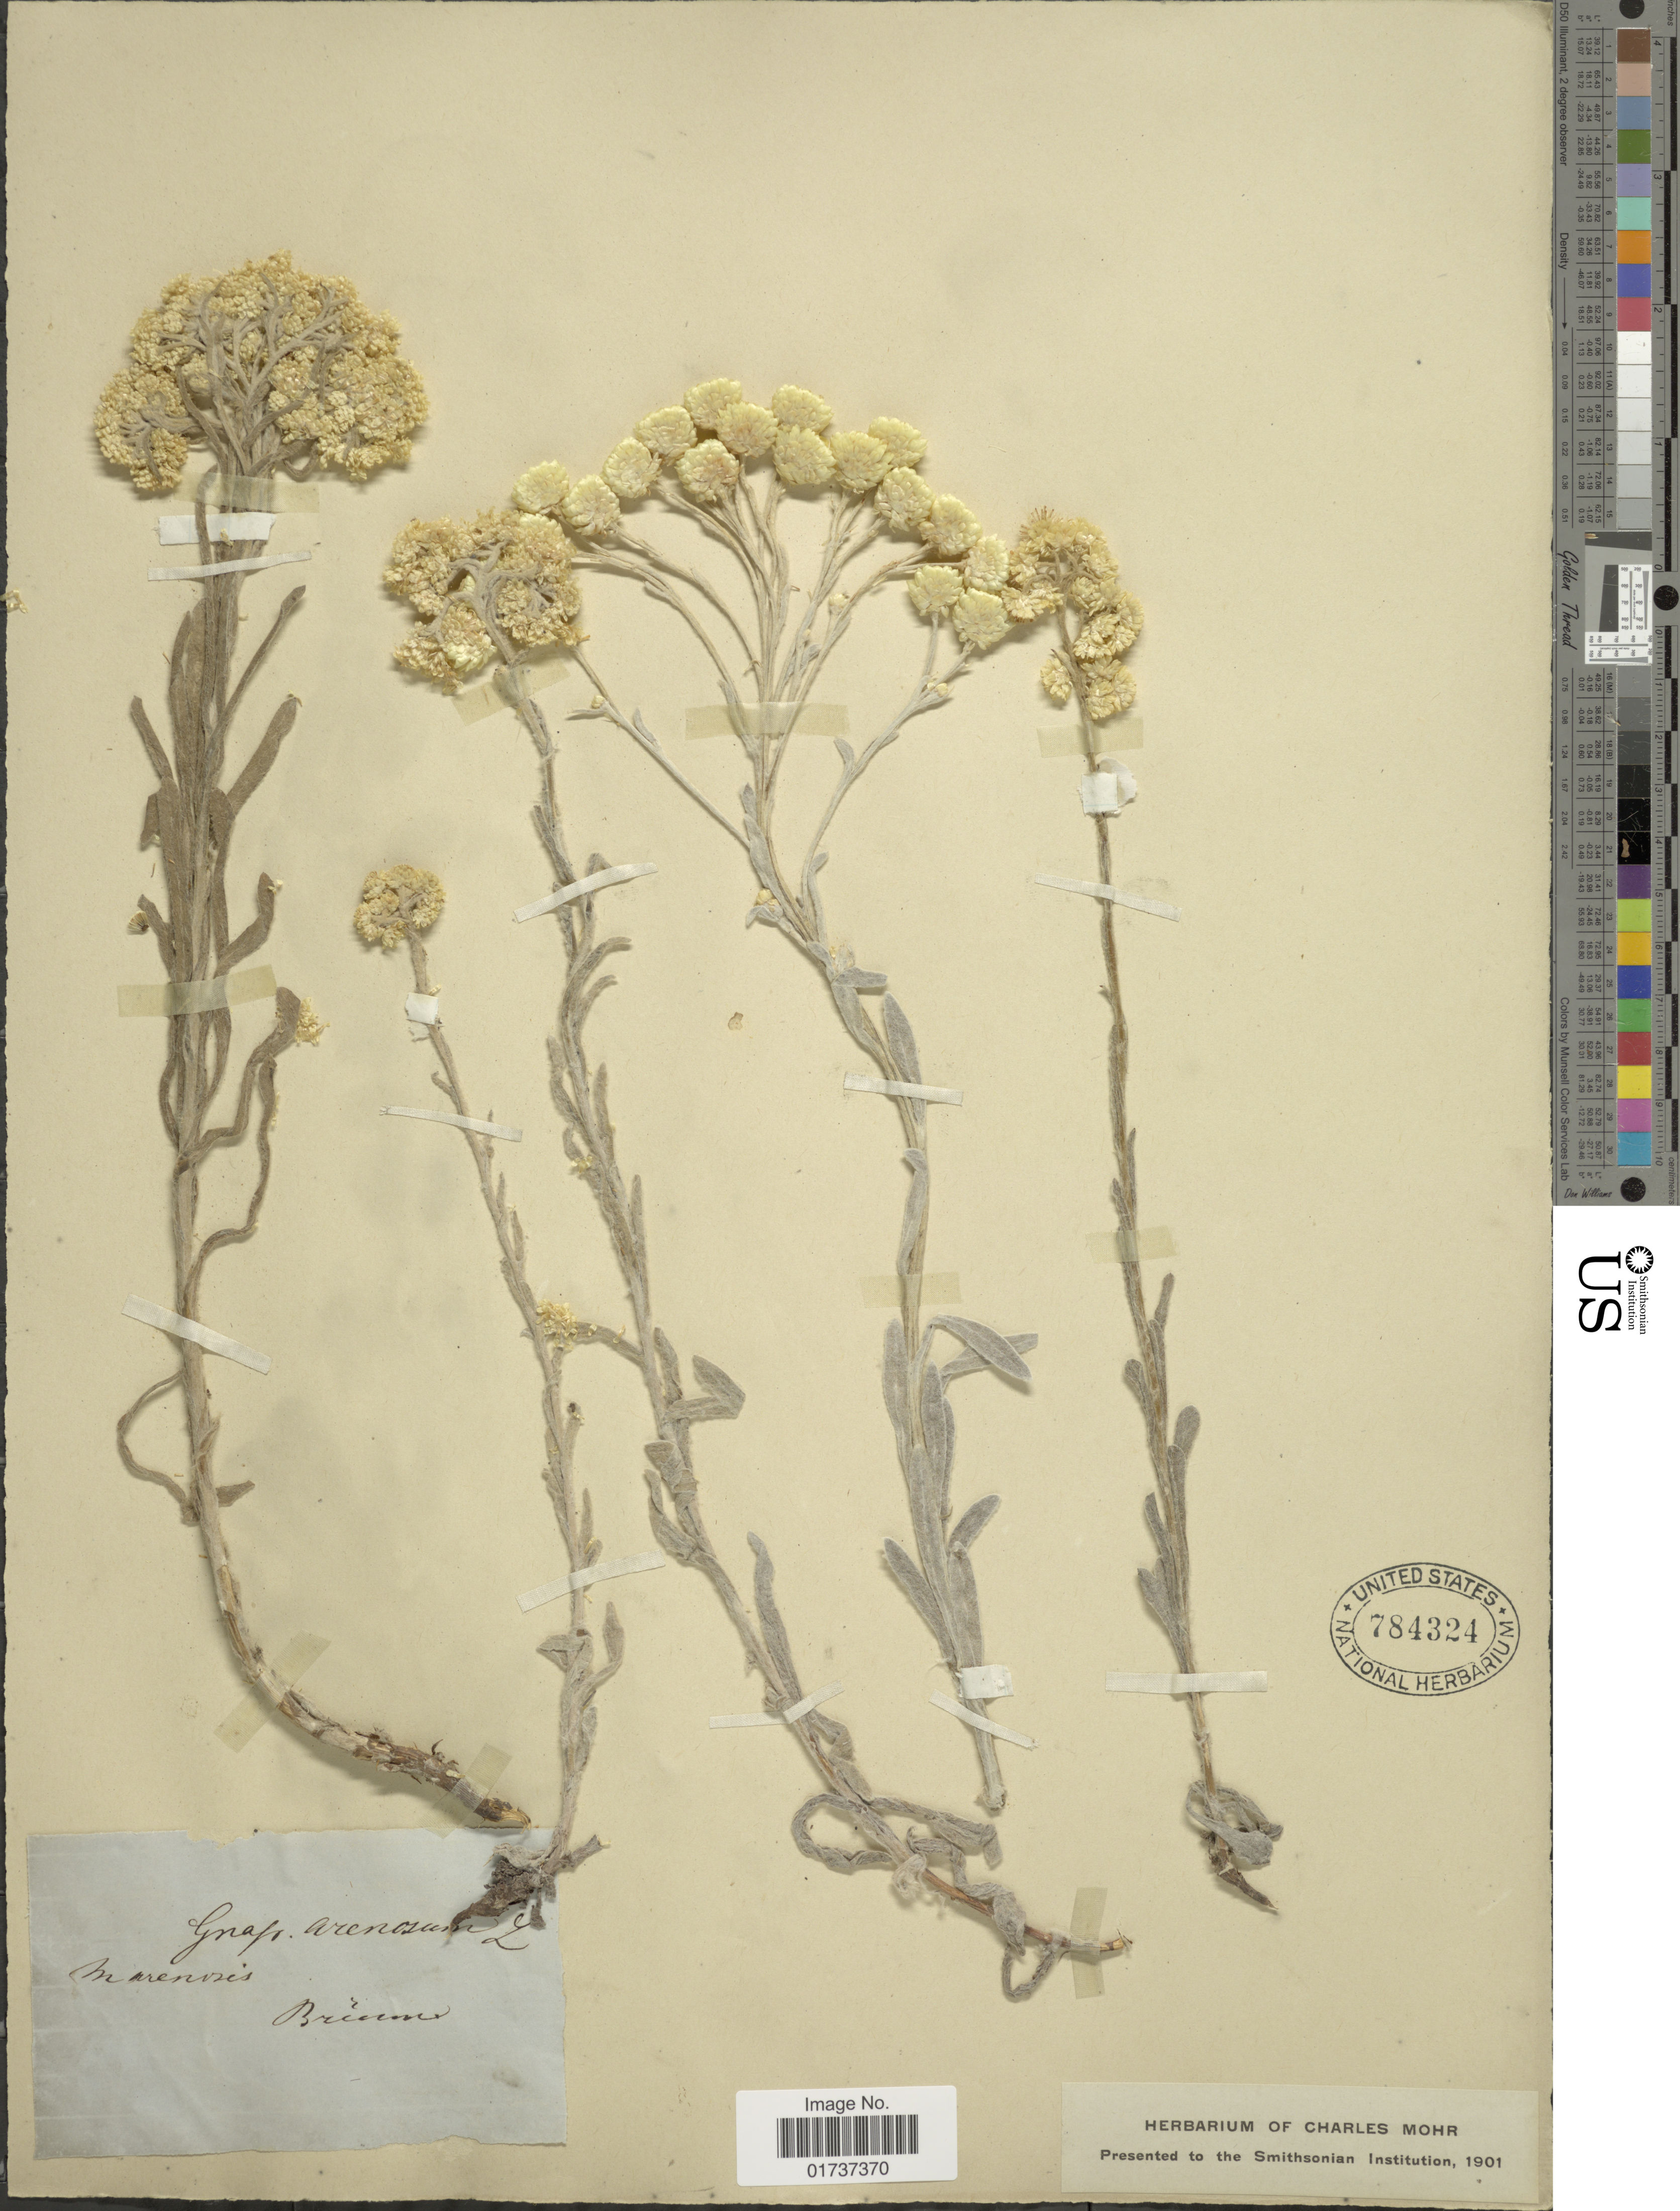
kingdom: Plantae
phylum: Tracheophyta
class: Magnoliopsida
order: Asterales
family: Asteraceae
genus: Gnaphalium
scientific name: Gnaphalium arenarium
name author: L.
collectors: ex herb. Charles Mohr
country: Czechia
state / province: South Moravian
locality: In arenosis, Brinn [interpreted]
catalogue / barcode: US 784324